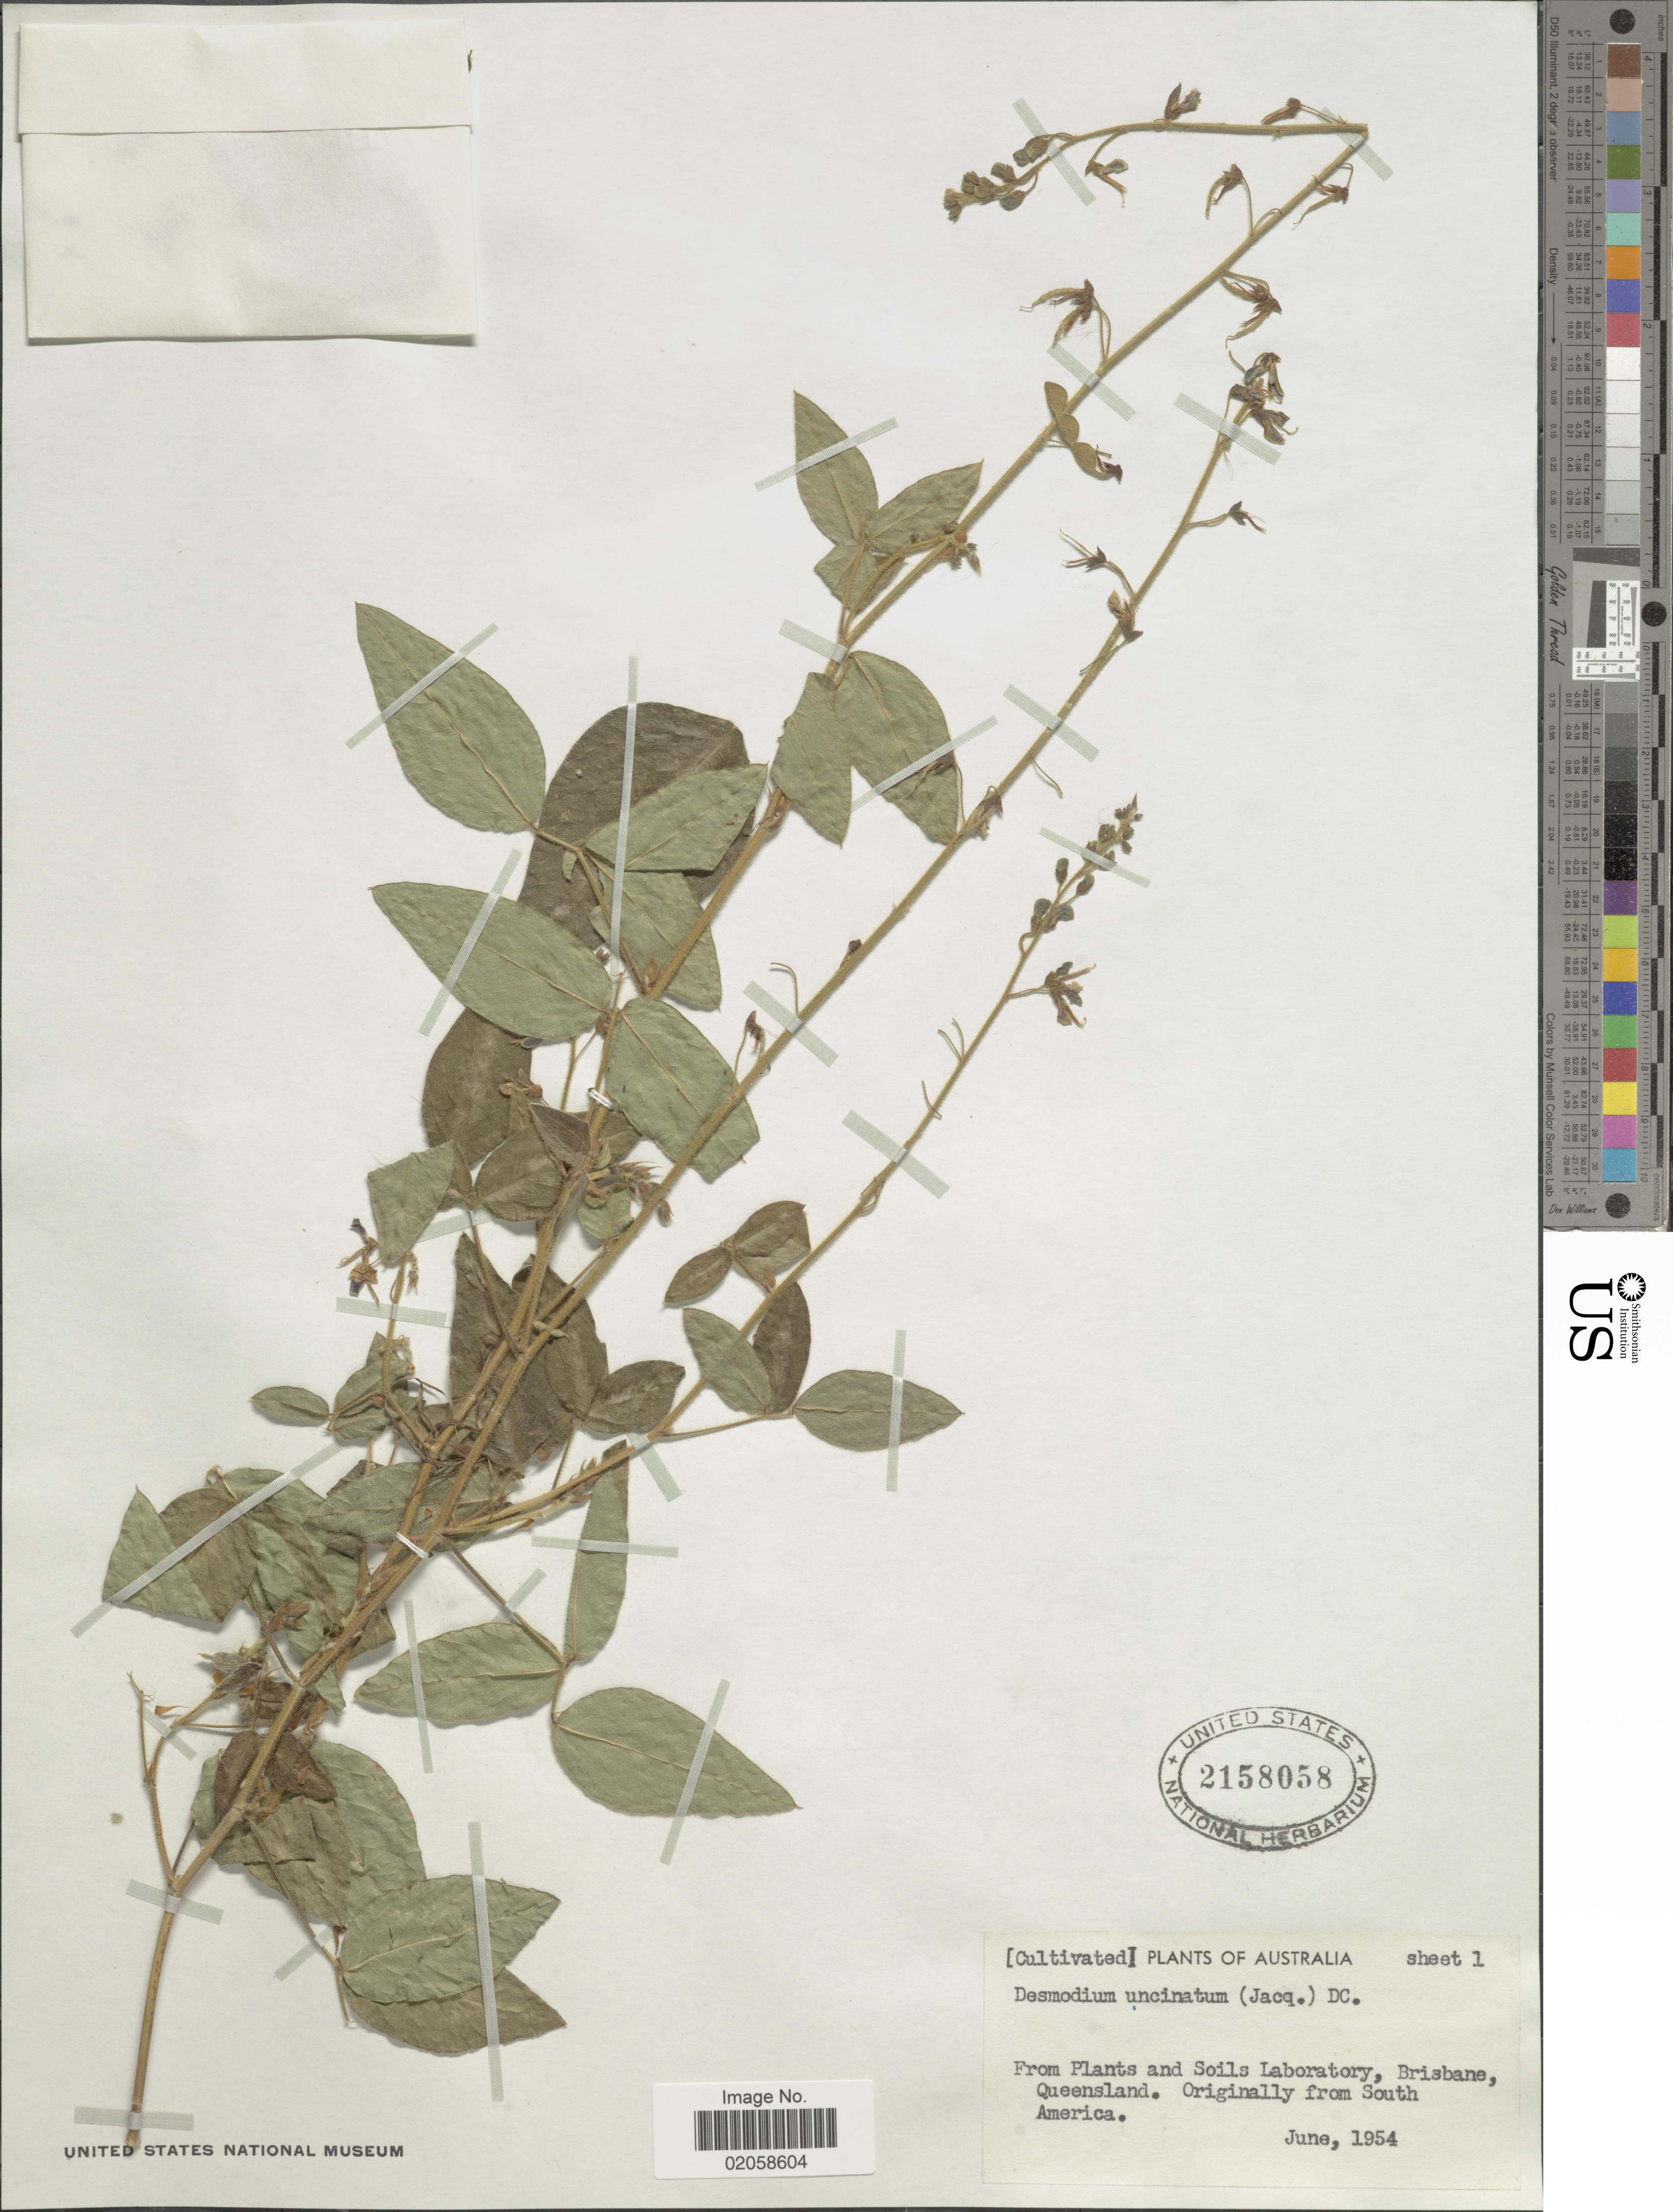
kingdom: Plantae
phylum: Tracheophyta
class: Magnoliopsida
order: Fabales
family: Fabaceae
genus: Desmodium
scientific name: Desmodium uncinatum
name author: (Jacq.) DC.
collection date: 1954-06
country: Australia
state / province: Queensland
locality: Plants and Soils Laboratory, Brisbane. Originally from South America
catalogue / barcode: US 2158058